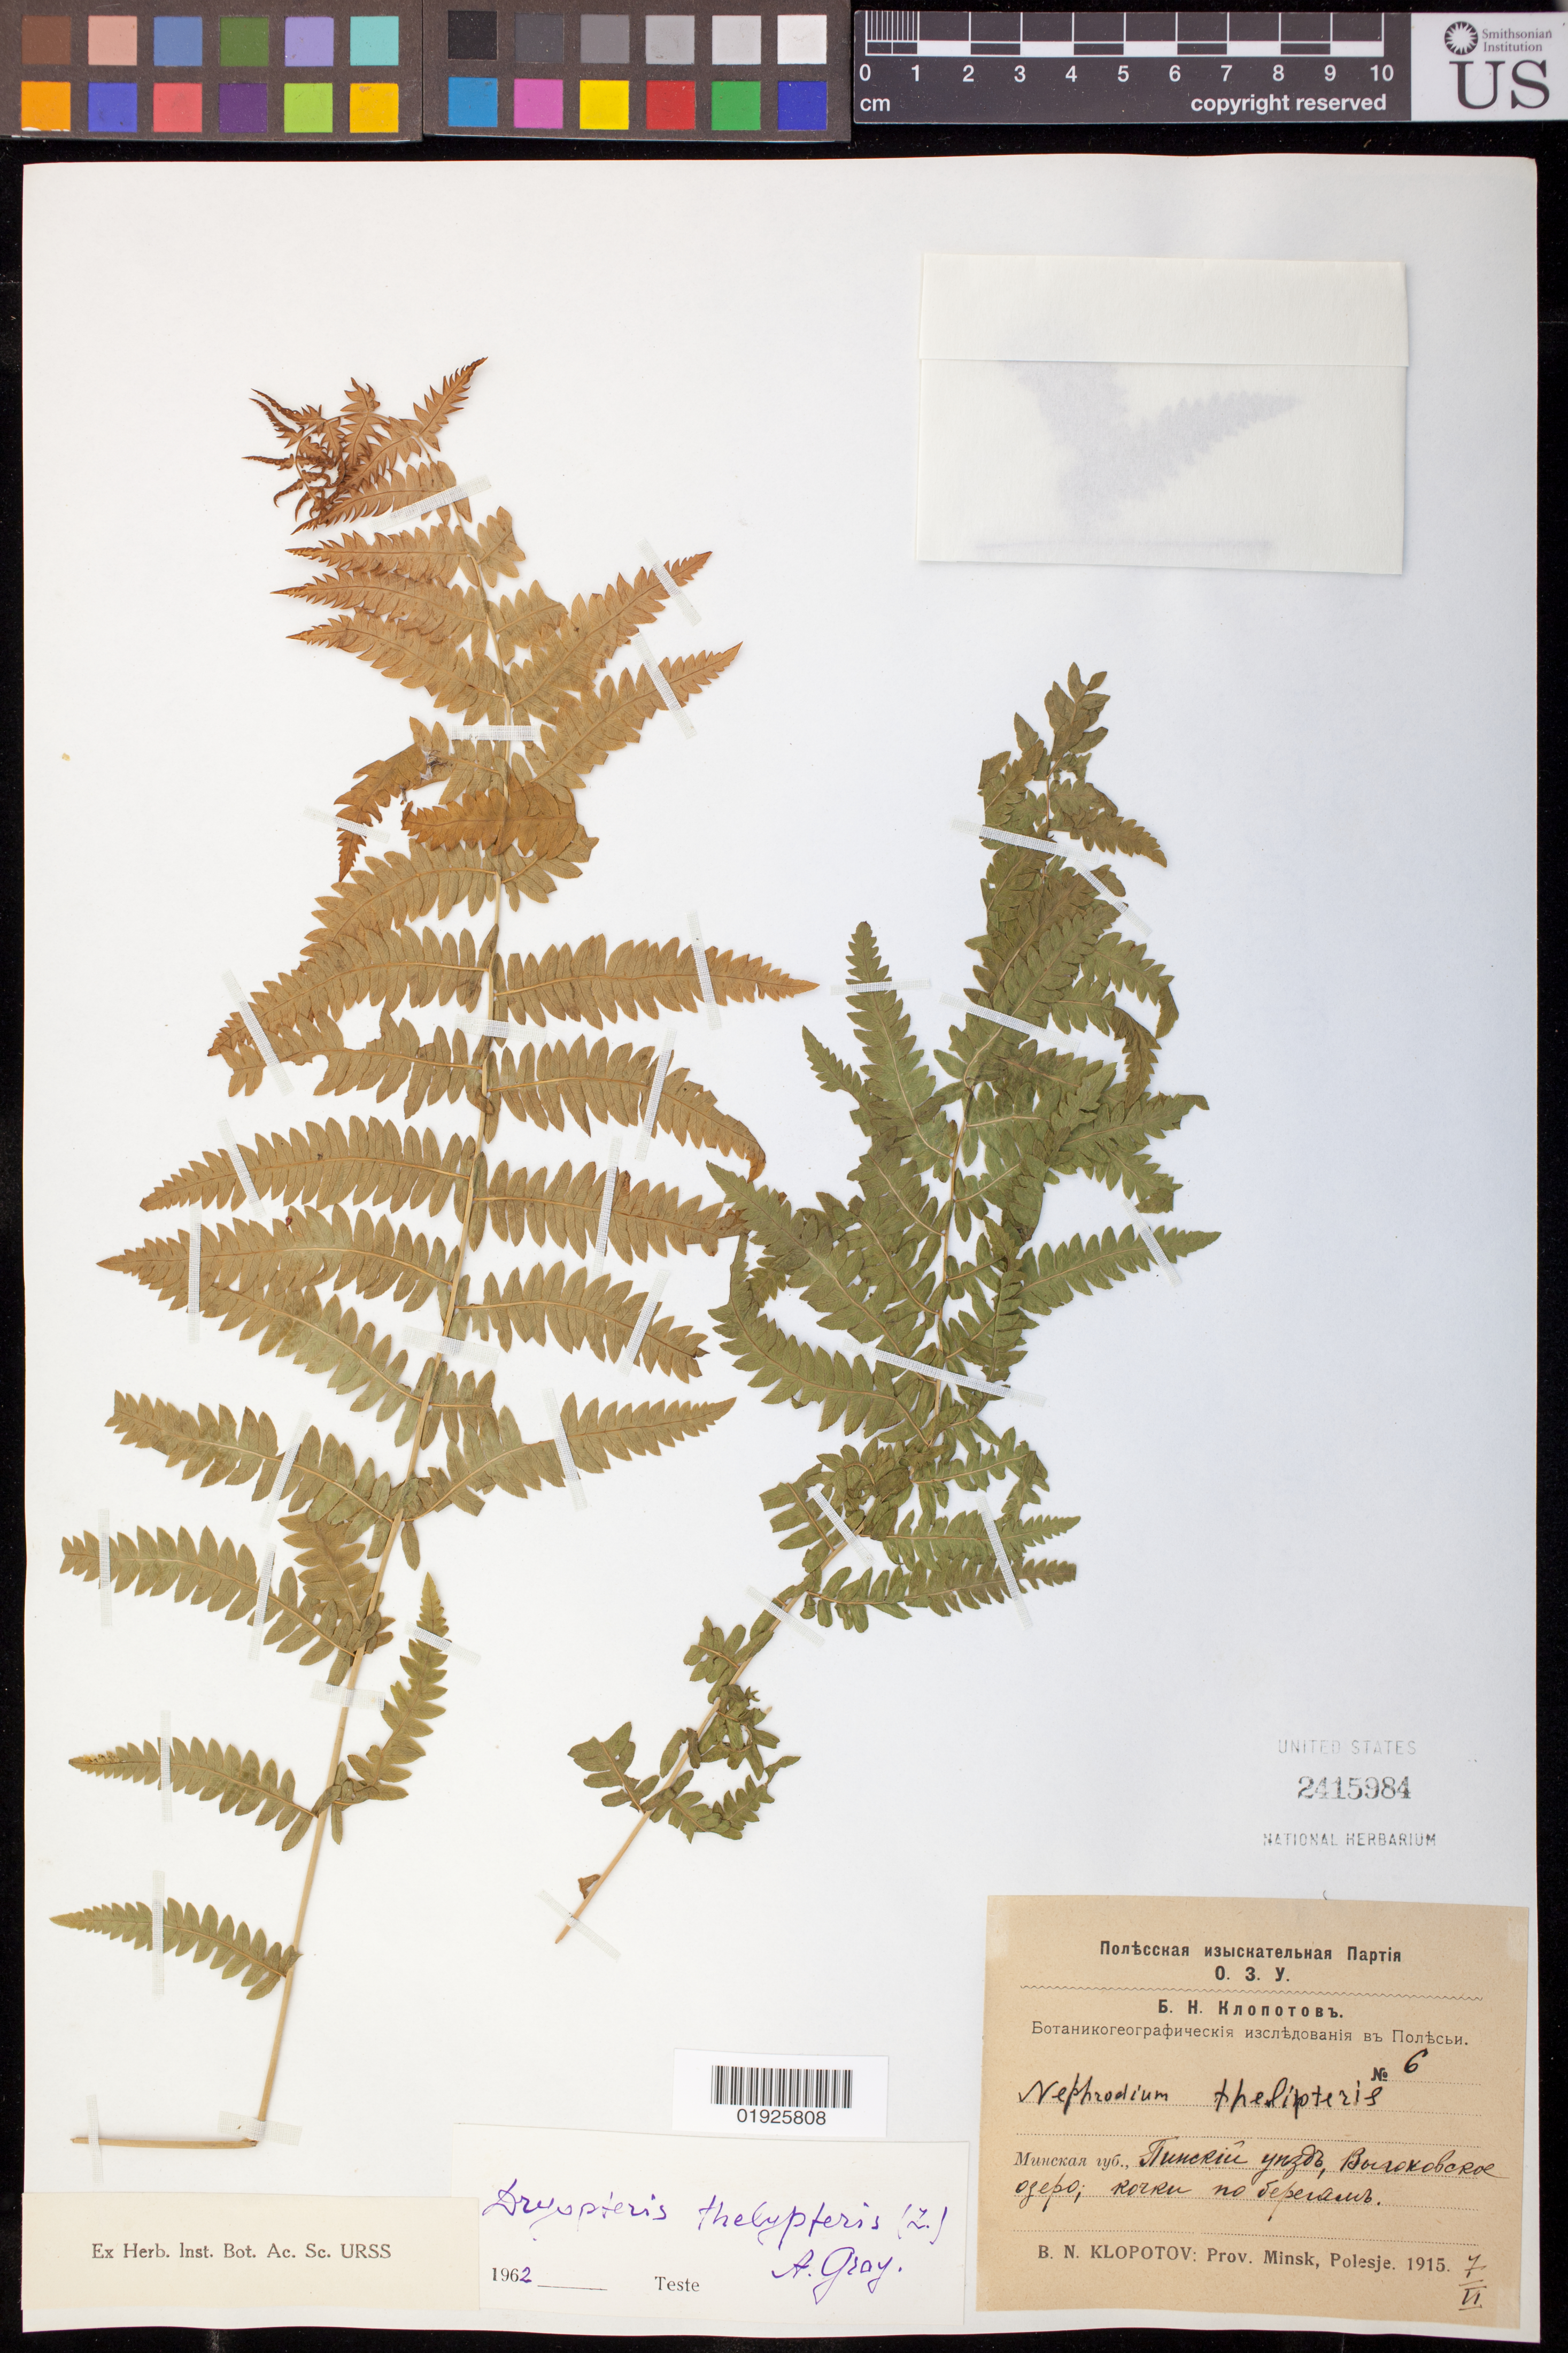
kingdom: Plantae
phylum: Tracheophyta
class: Polypodiopsida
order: Polypodiales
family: Thelypteridaceae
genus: Thelypteris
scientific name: Thelypteris palustris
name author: (Salisb.) Schott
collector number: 6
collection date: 1915-06-07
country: Belarus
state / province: Minsk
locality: B. N. Klopotov: Prov. Minsk, Polesje.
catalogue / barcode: US 2415984